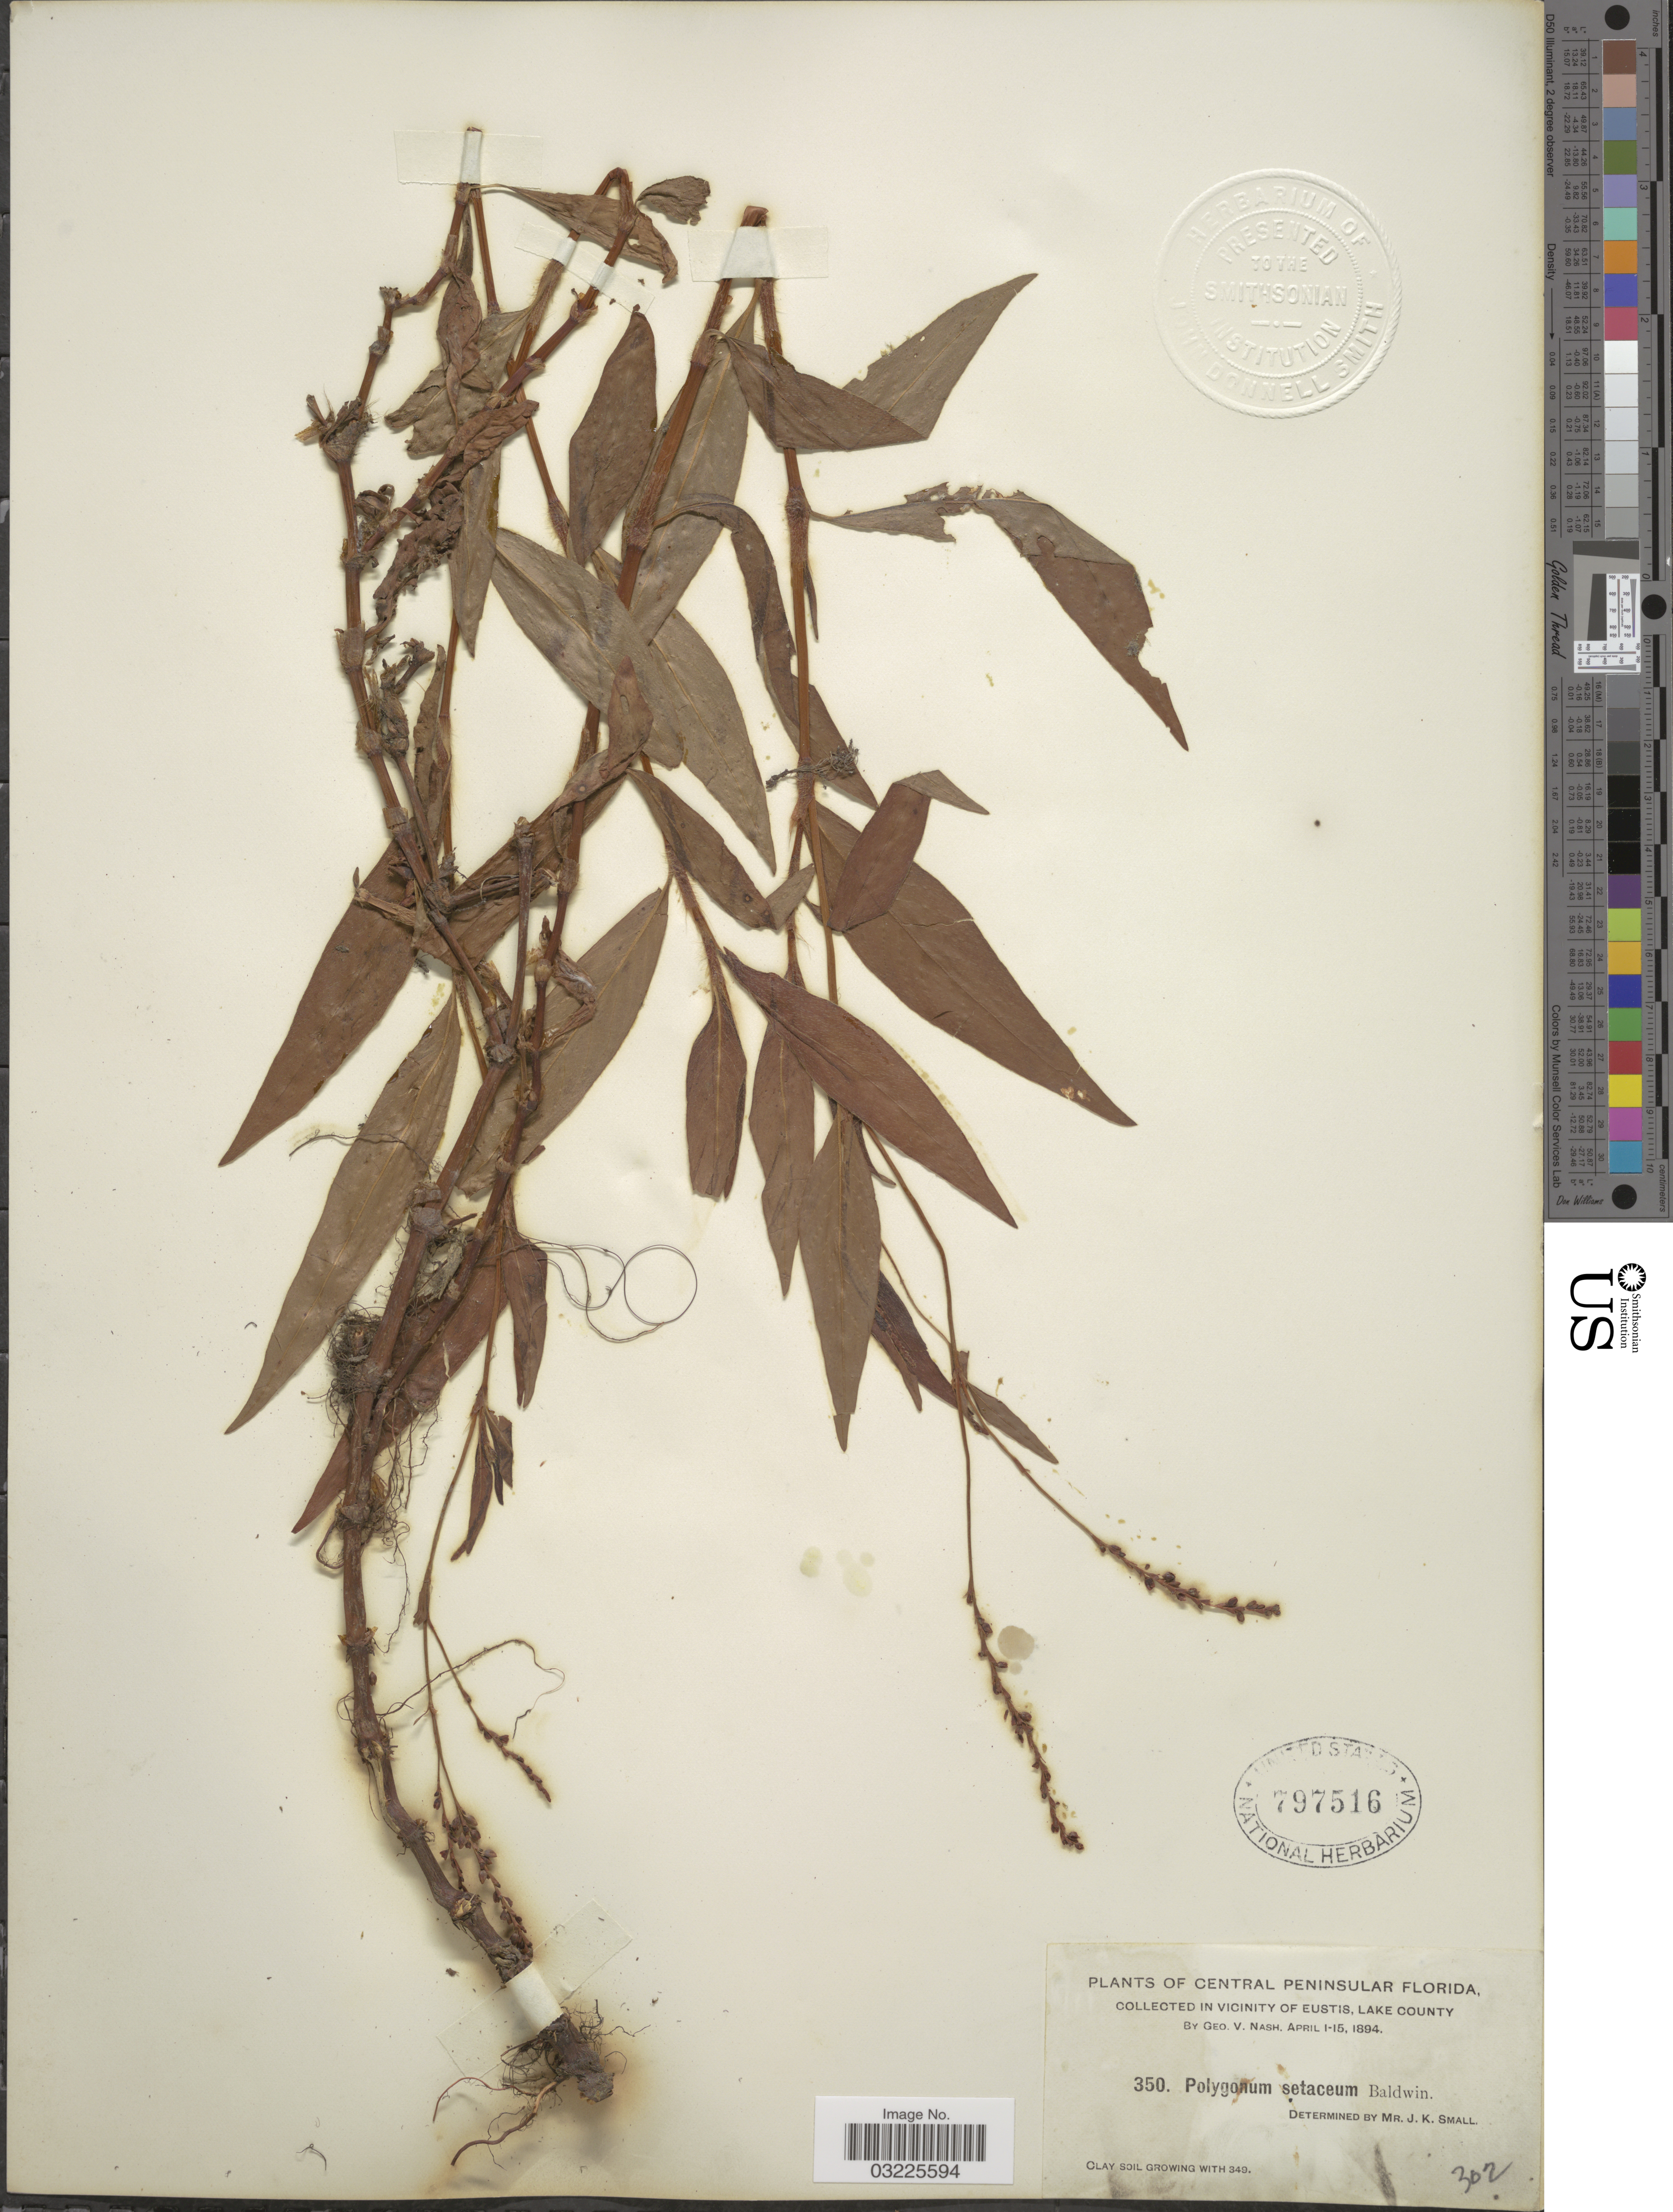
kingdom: Plantae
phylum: Tracheophyta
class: Magnoliopsida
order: Caryophyllales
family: Polygonaceae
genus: Persicaria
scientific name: Persicaria setacea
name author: Small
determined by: Atha, D. E.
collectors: G. V. Nash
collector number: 350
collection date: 1894-04-01/1894-04-15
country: United States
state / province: Florida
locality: Central Peninsular Florida, in vicinity of Eustis, Lake County.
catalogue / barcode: US 797516